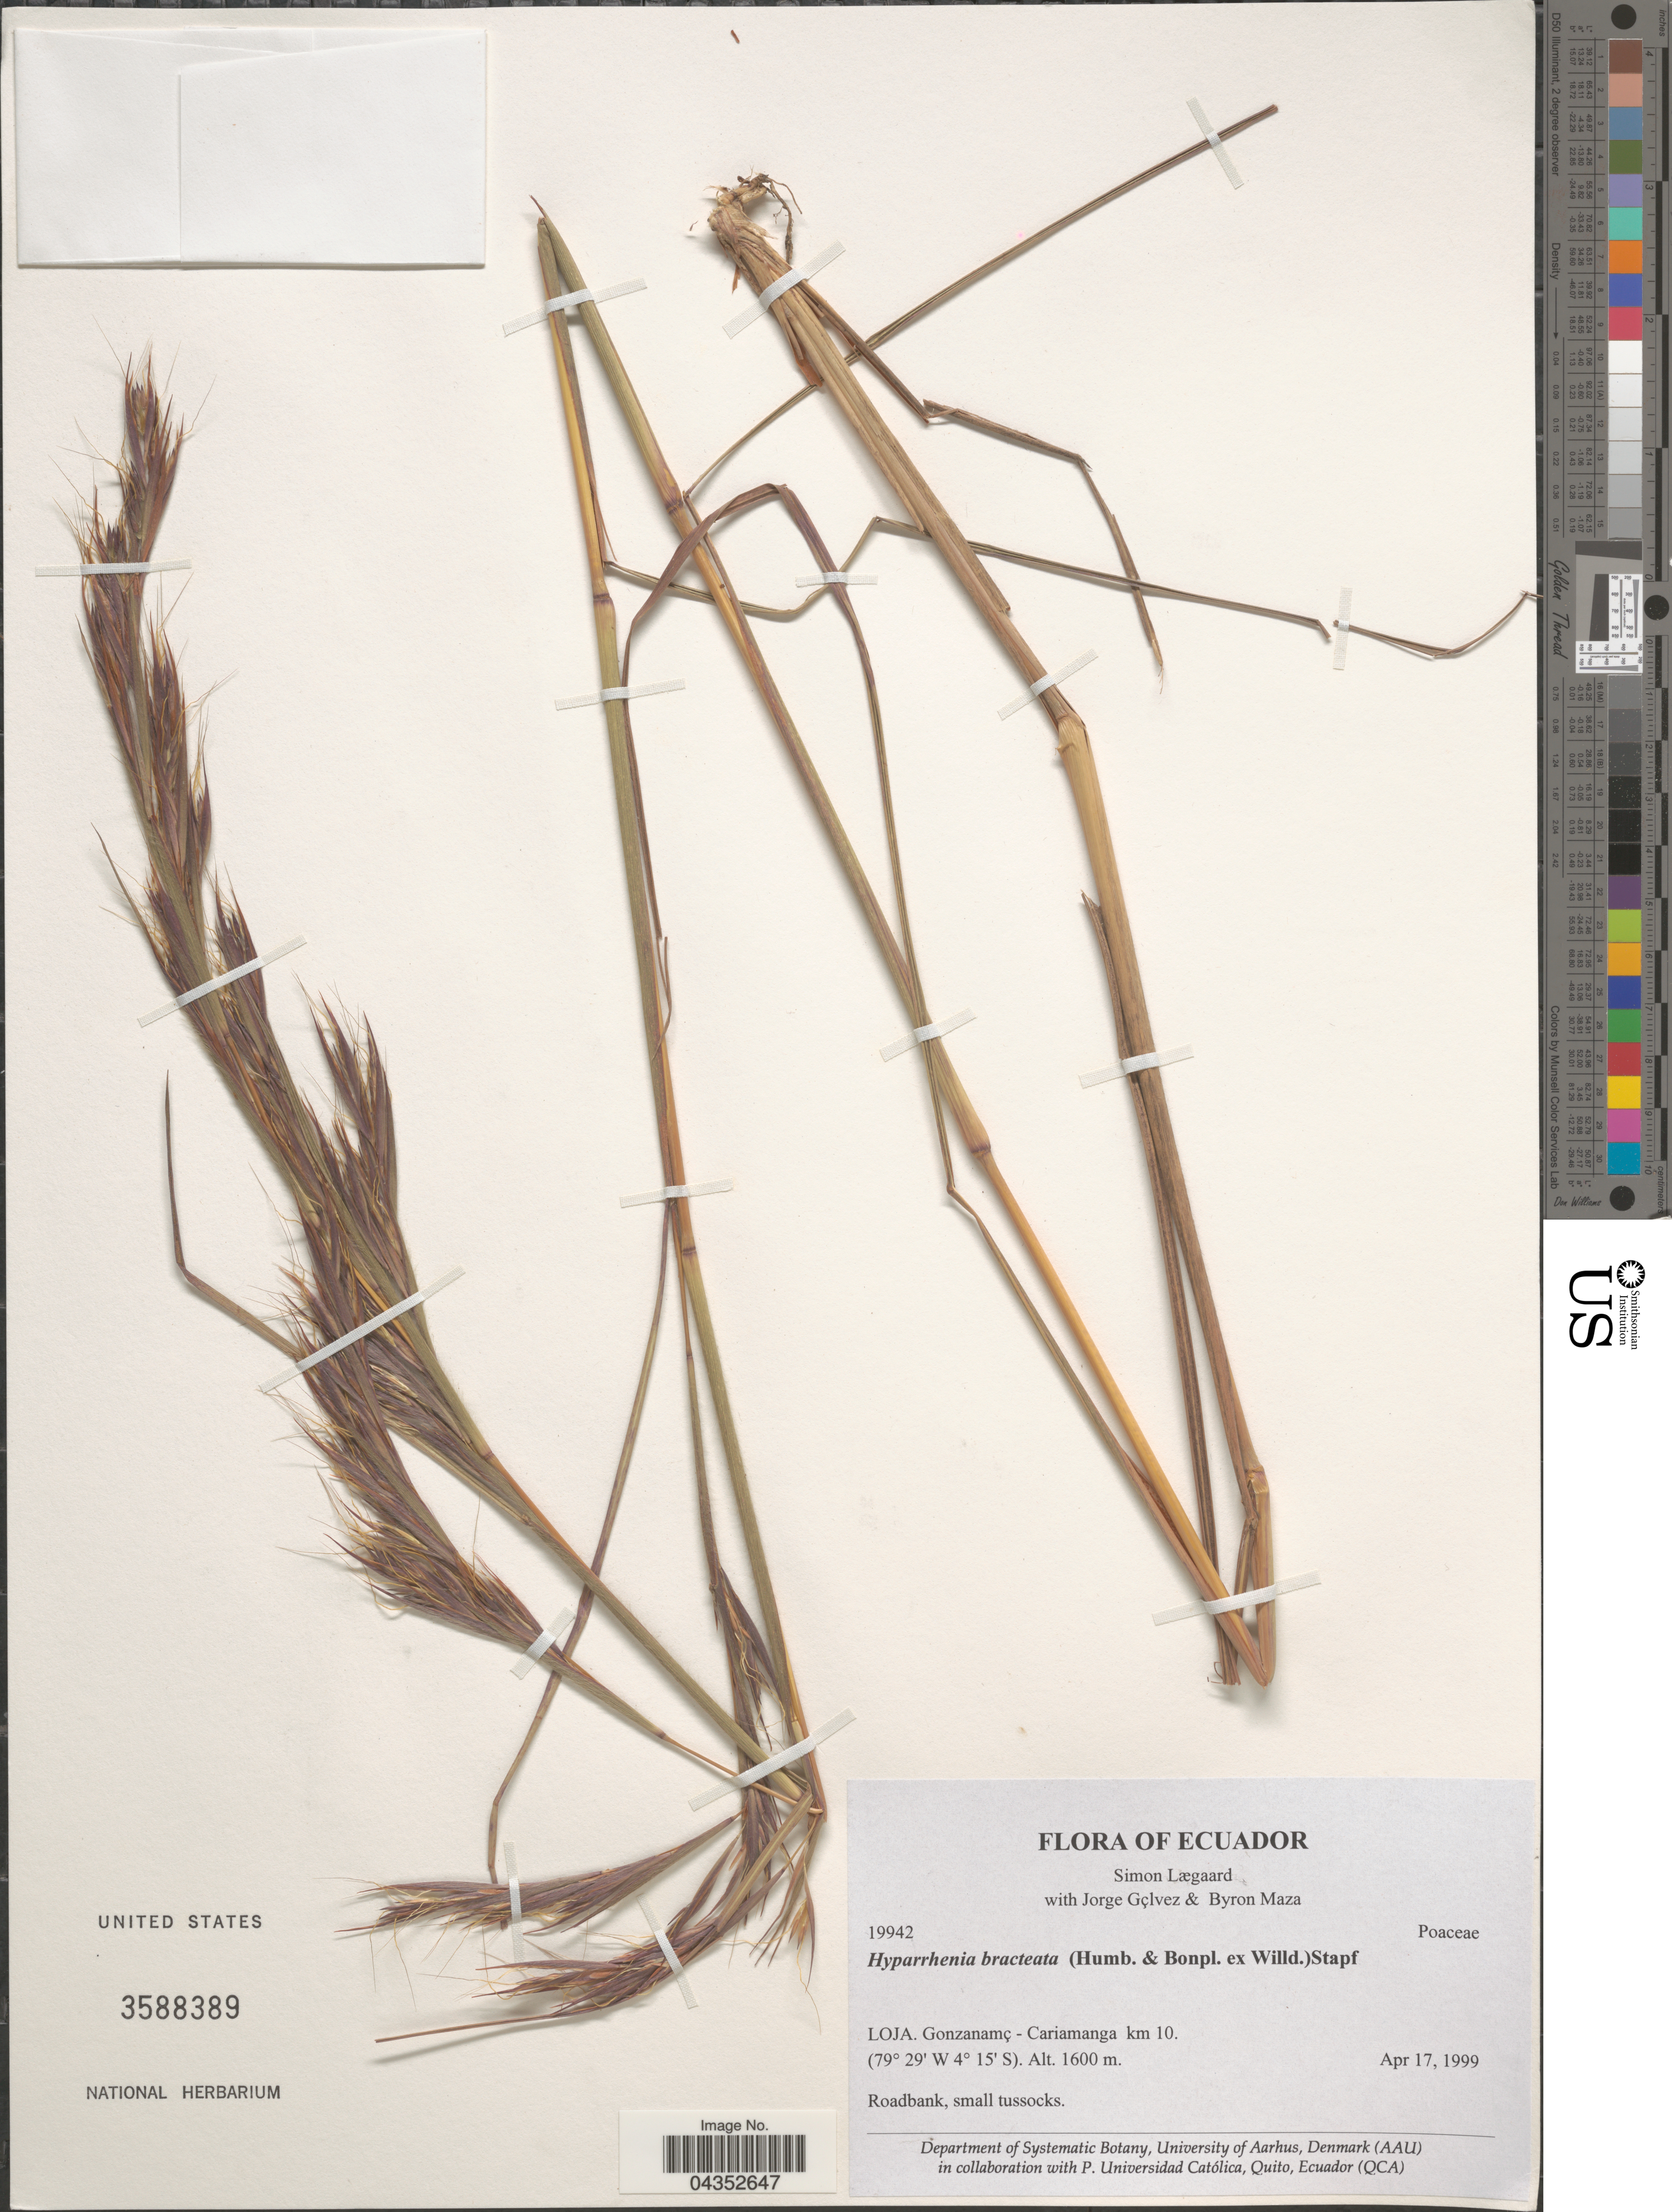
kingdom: Plantae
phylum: Tracheophyta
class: Liliopsida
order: Poales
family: Poaceae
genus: Hyparrhenia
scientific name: Hyparrhenia bracteata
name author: (Humb. & Bonpl.) Stapf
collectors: S. Lægaard, J. Gçlvez & B. Maza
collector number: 19942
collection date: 1999-04-17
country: Ecuador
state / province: Loja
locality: Gonzanamç-Cariamanga km 10. Roadbank, small tussocks.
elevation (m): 1600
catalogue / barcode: US 3588389